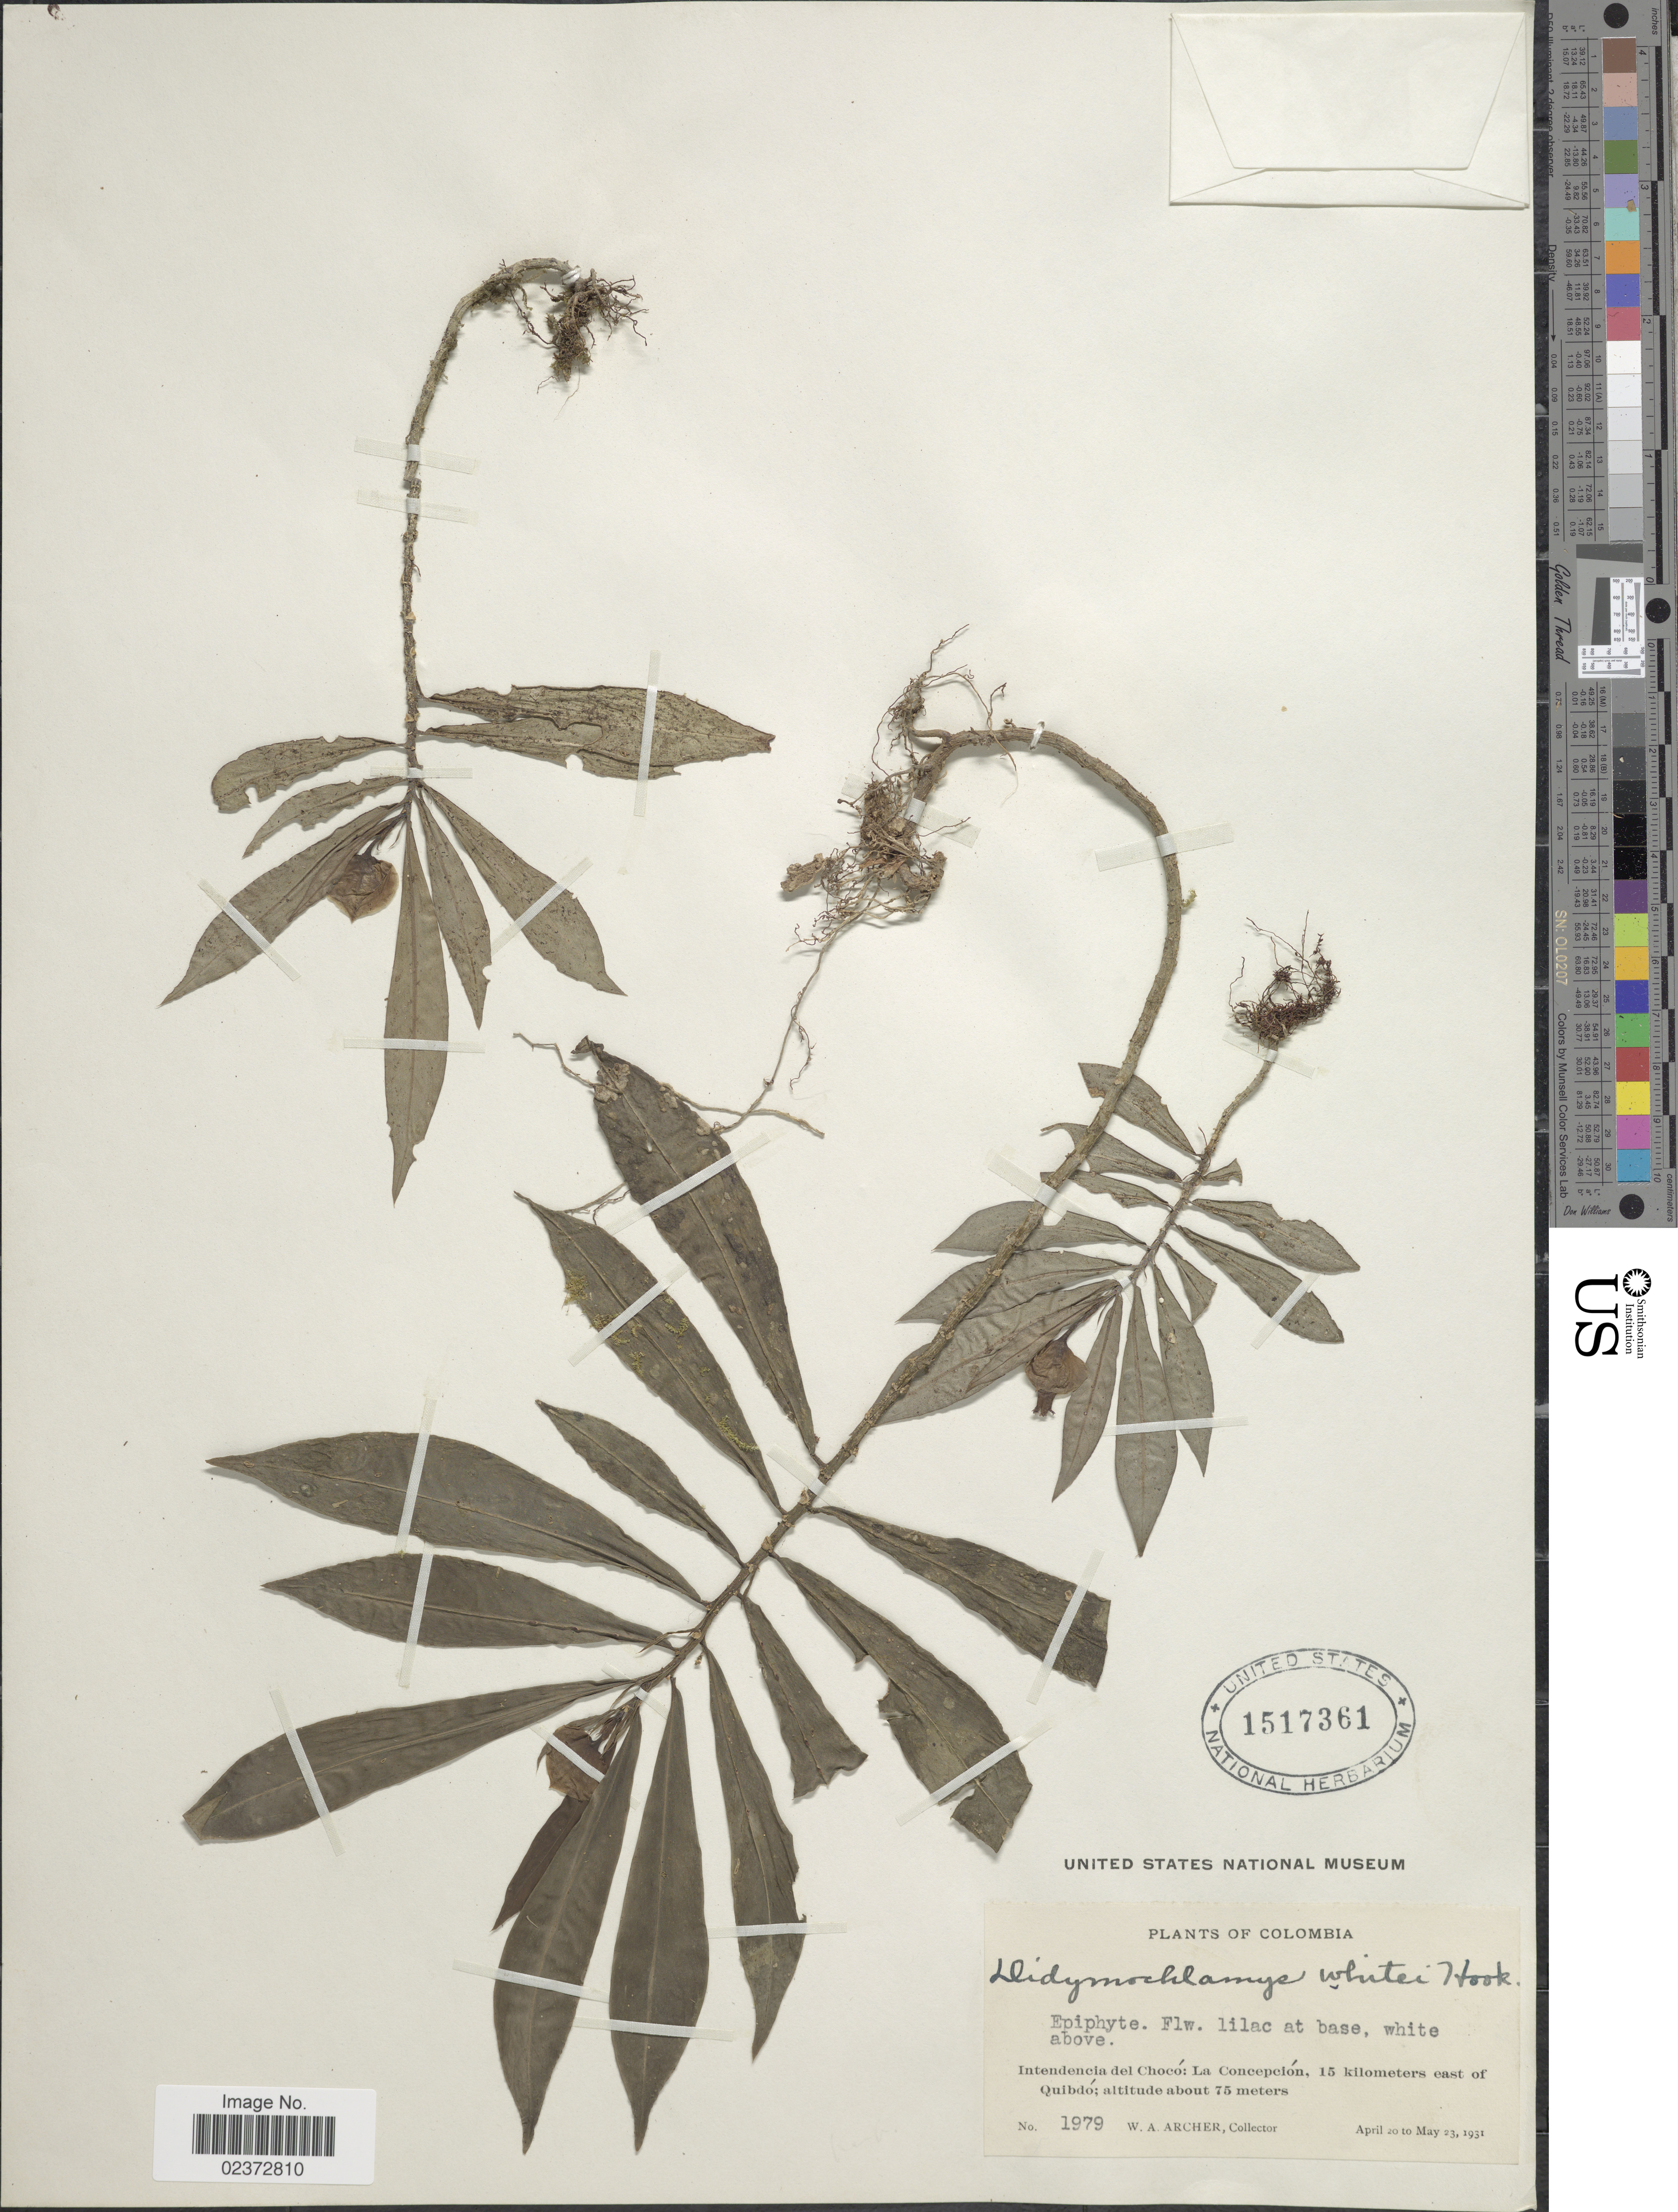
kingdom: Plantae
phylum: Tracheophyta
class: Magnoliopsida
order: Gentianales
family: Rubiaceae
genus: Didymochlamys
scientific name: Didymochlamys whitei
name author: Hook. f.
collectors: W. A. Archer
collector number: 1979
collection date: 1931-04-20/1931-05-23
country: Colombia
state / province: Chocó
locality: Intendencia del Chocó: La Concepción, 15 kilometers east of Quibdó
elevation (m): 75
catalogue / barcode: US 1517361